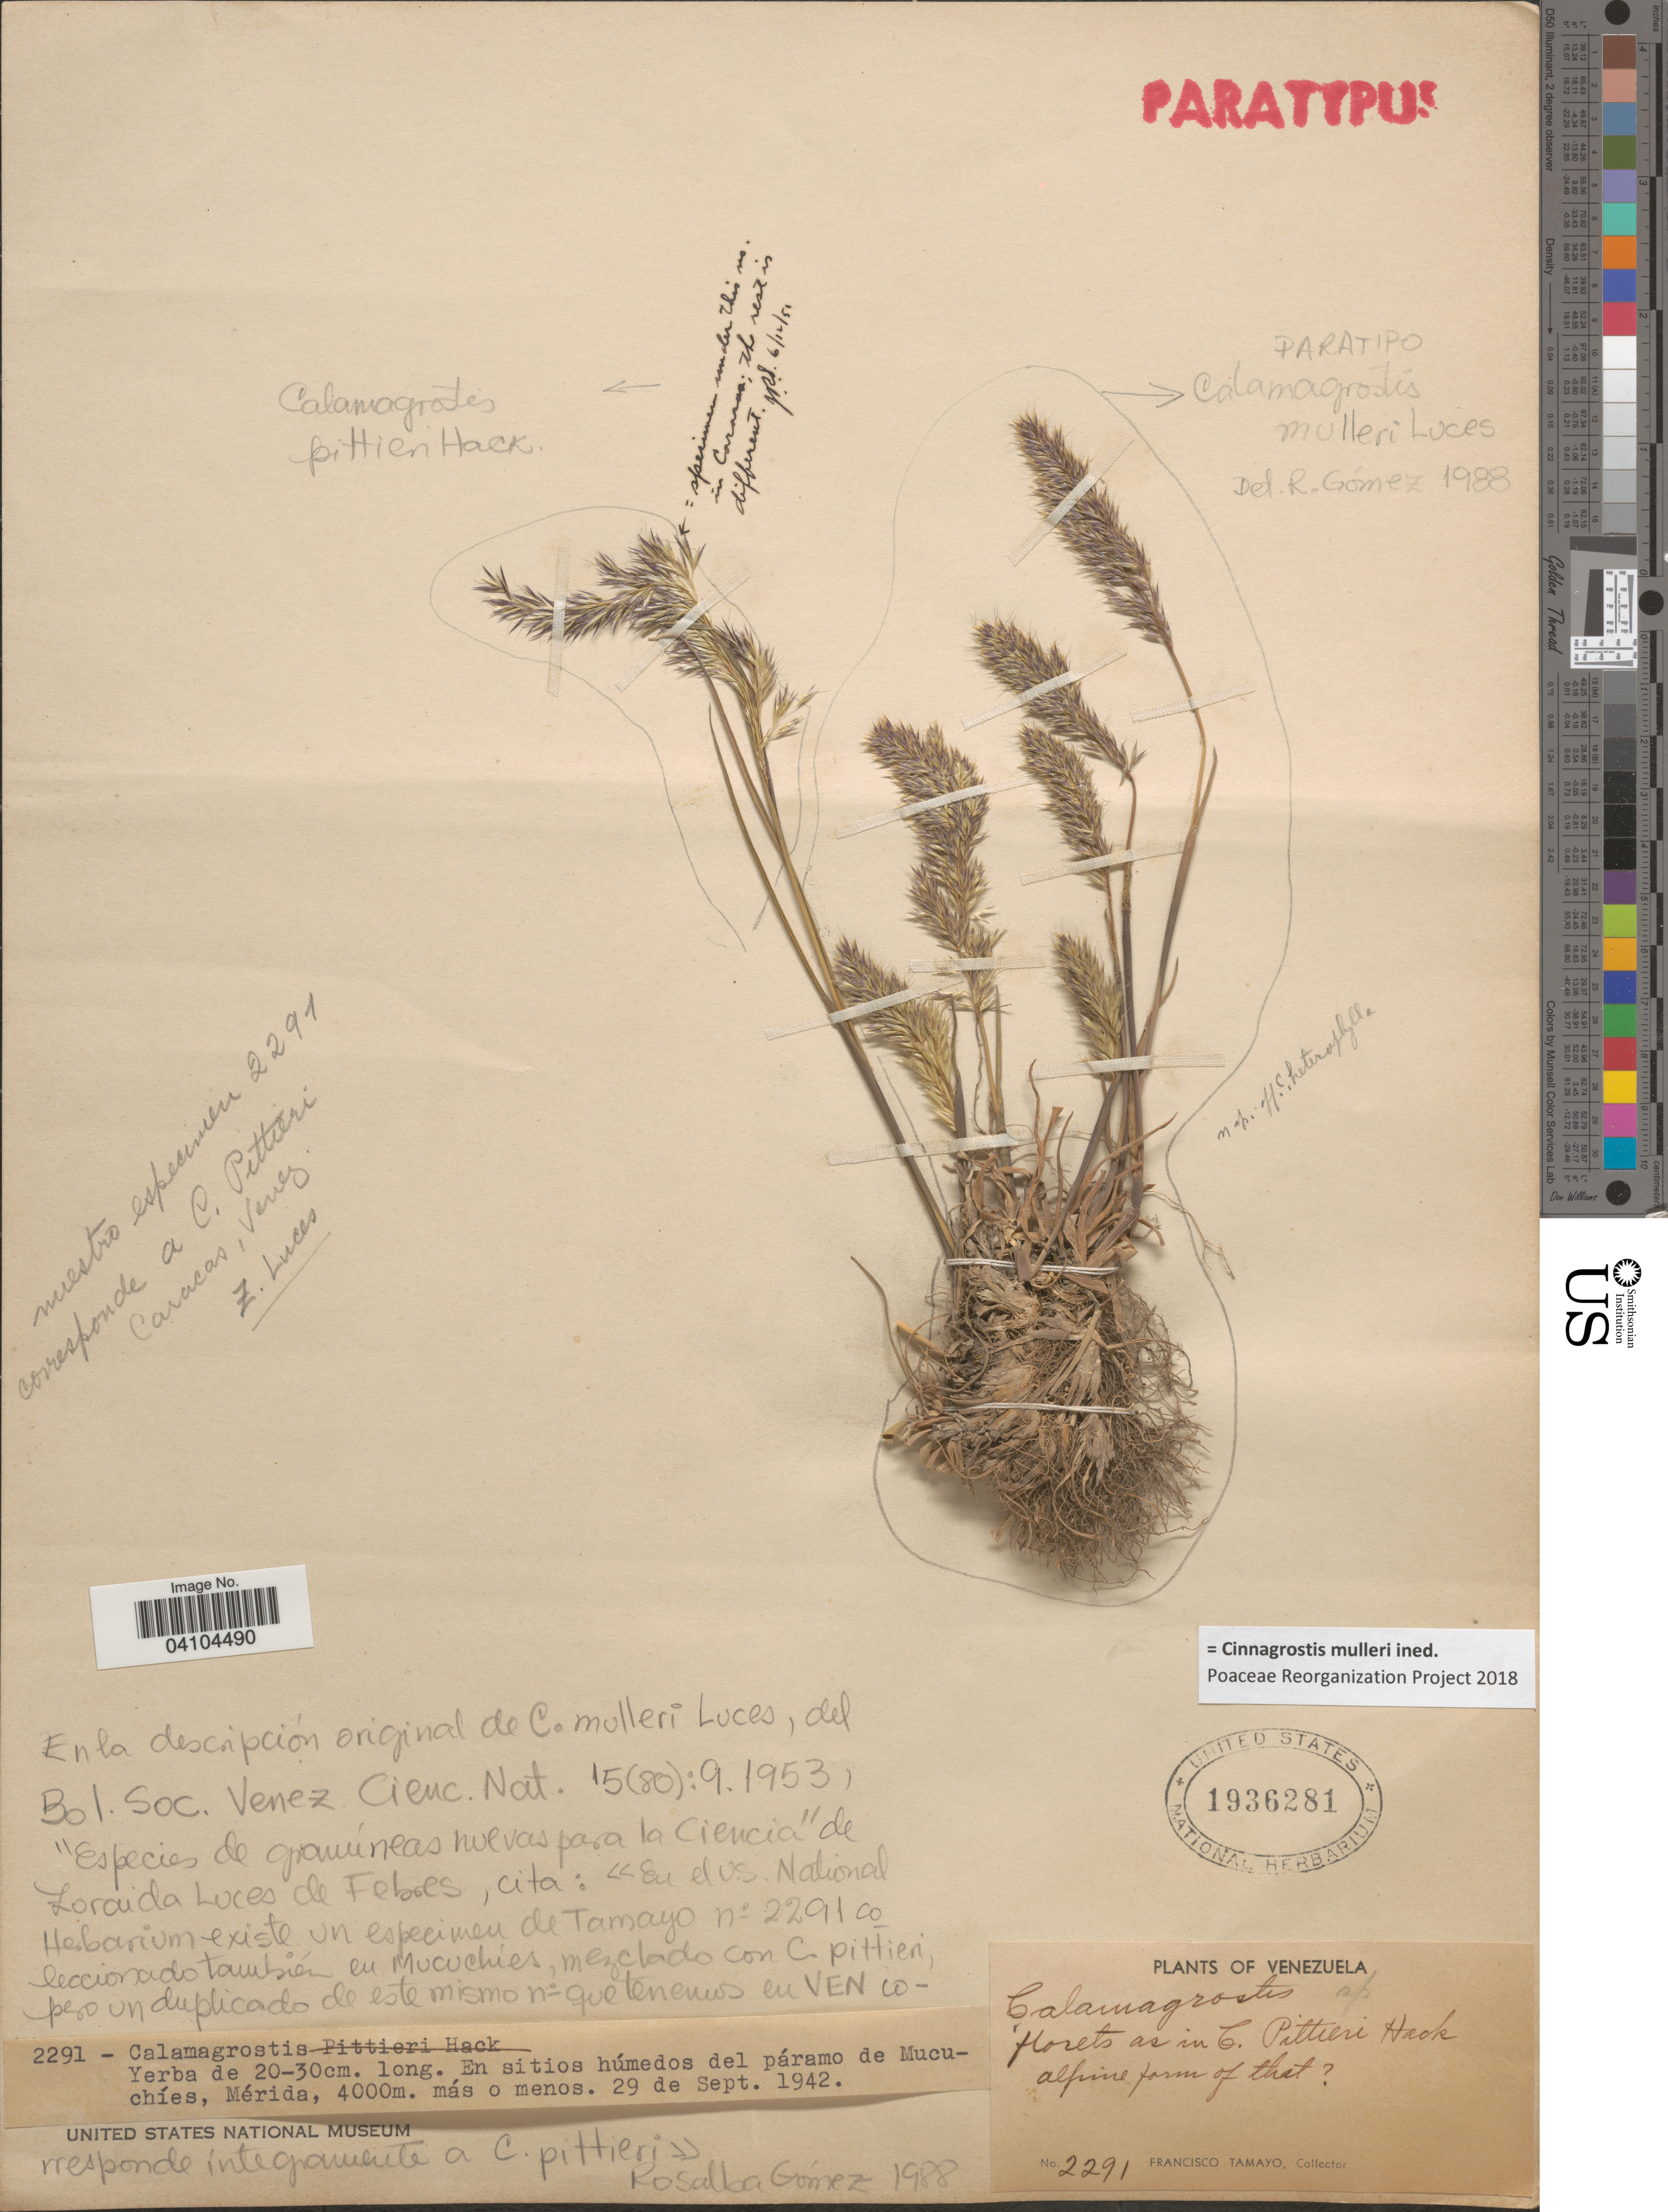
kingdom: Plantae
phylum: Tracheophyta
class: Liliopsida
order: Poales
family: Poaceae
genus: Cinnagrostis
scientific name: Cinnagrostis mulleri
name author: (Luces) P.M. Peterson et al.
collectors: F. Tamayo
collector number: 2291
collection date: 1942-09-29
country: Venezuela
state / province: Merida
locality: En sitios húmedos del páramo de Mucuchíes.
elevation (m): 4000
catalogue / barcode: US 1936281